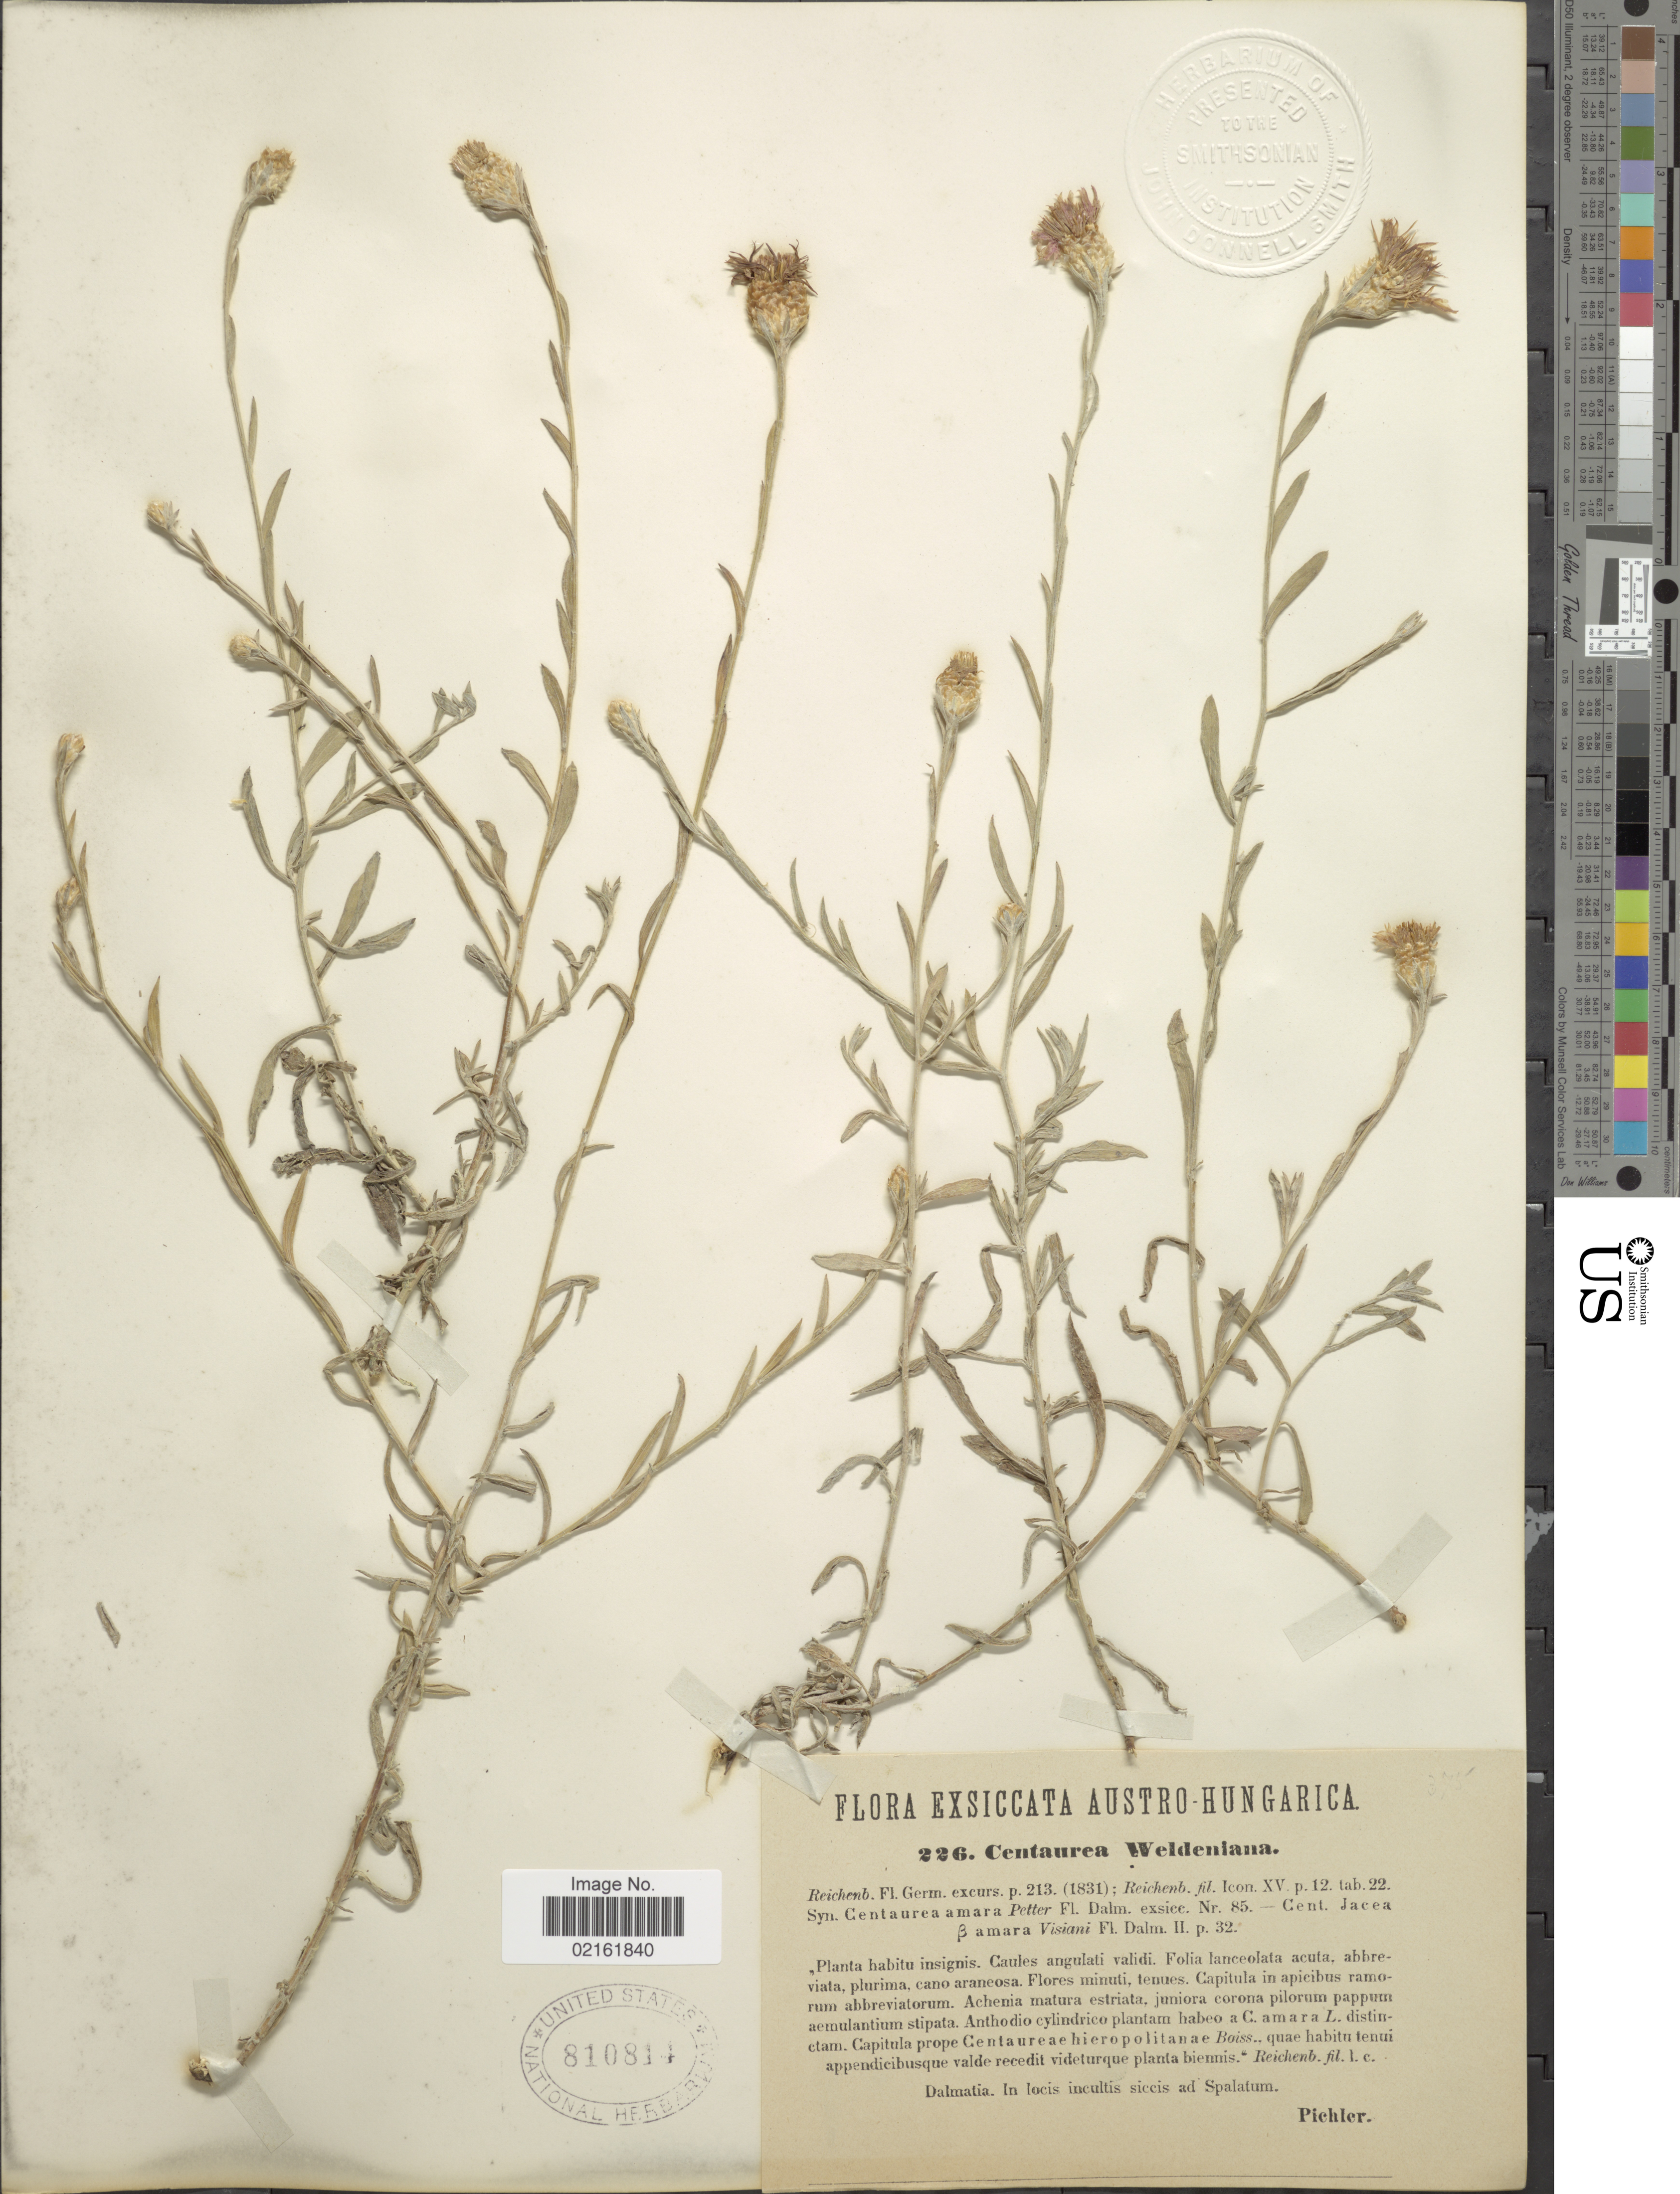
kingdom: Plantae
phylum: Tracheophyta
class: Magnoliopsida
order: Asterales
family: Asteraceae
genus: Centaurea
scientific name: Centaurea jacea subsp. weldeniana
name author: (Rchb.) Greuter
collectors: Pichler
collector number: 226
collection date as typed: Transcribed d/m/y: /2/32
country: Croatia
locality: Dalmatia, in locis incultis siccis ad Spalatum, Austro-Hungarica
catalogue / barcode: US 810814